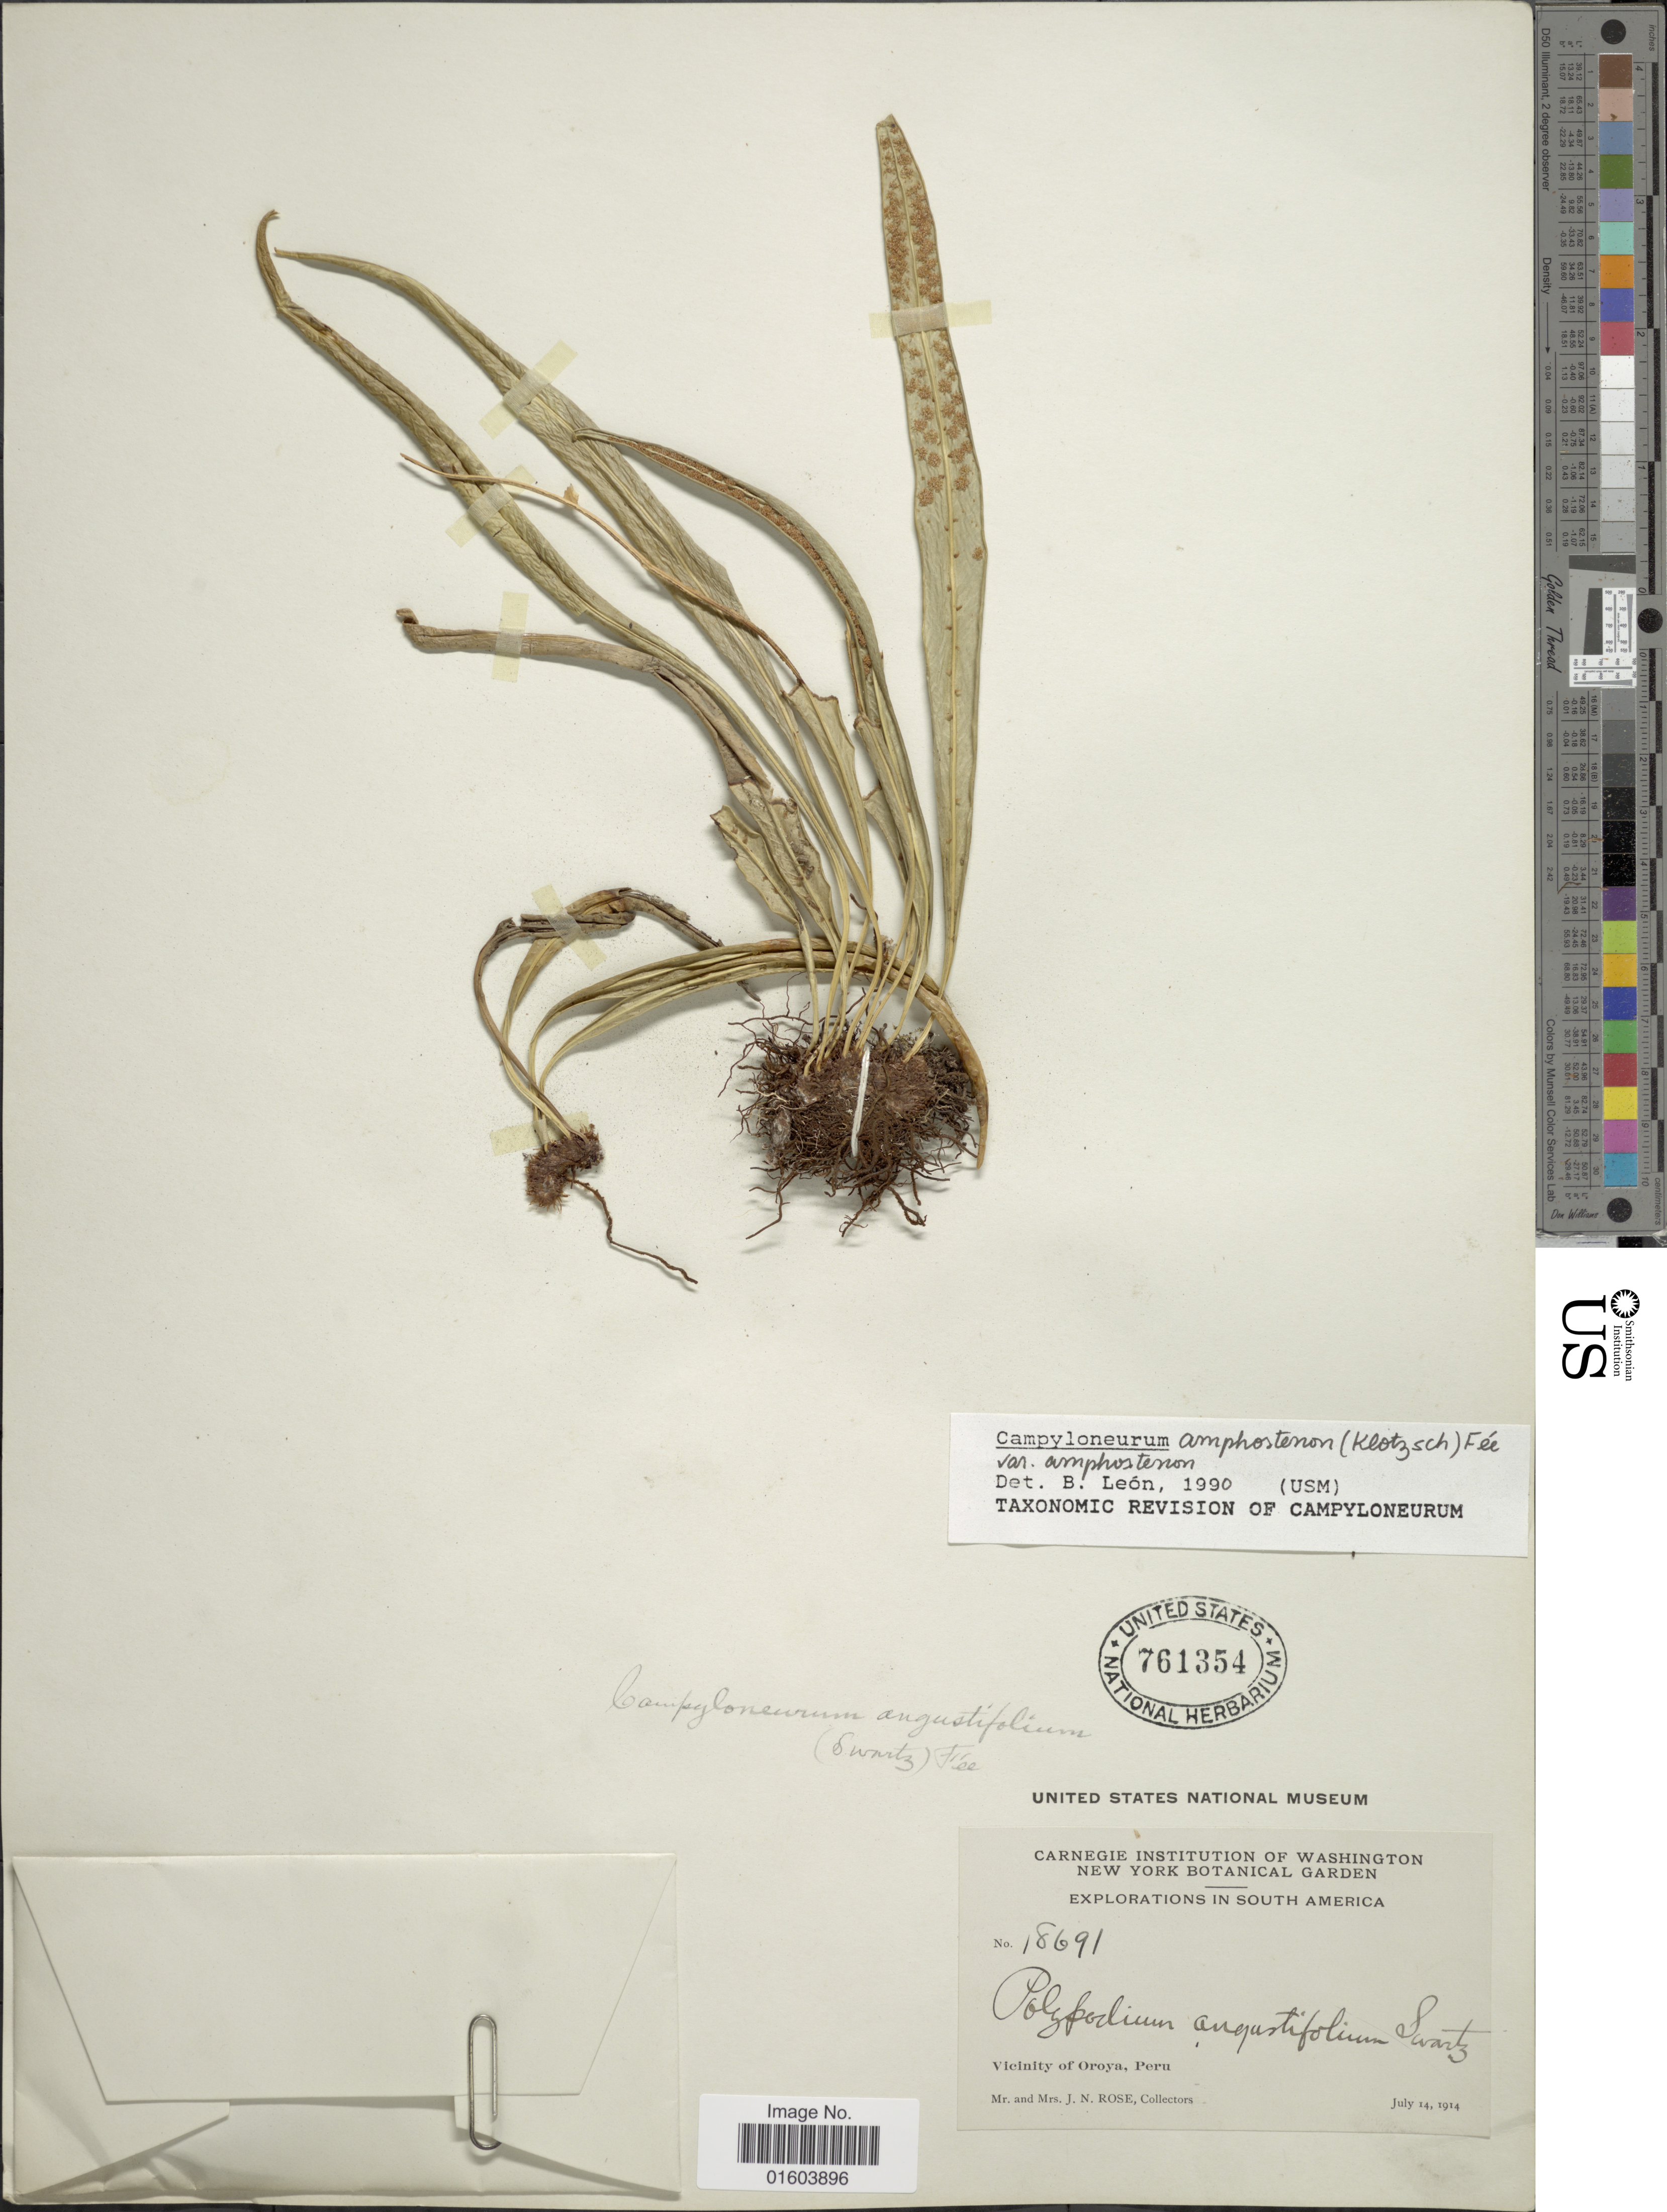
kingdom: Plantae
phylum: Tracheophyta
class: Polypodiopsida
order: Polypodiales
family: Polypodiaceae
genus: Campyloneurum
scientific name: Campyloneurum amphostenon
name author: (Kunze ex Klotzsch) Fée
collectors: J. N. Rose & L. B. Rose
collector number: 18691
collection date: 1914-07-14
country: Peru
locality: Vicinity of Oroya, Peru. South America.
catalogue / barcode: US 761354